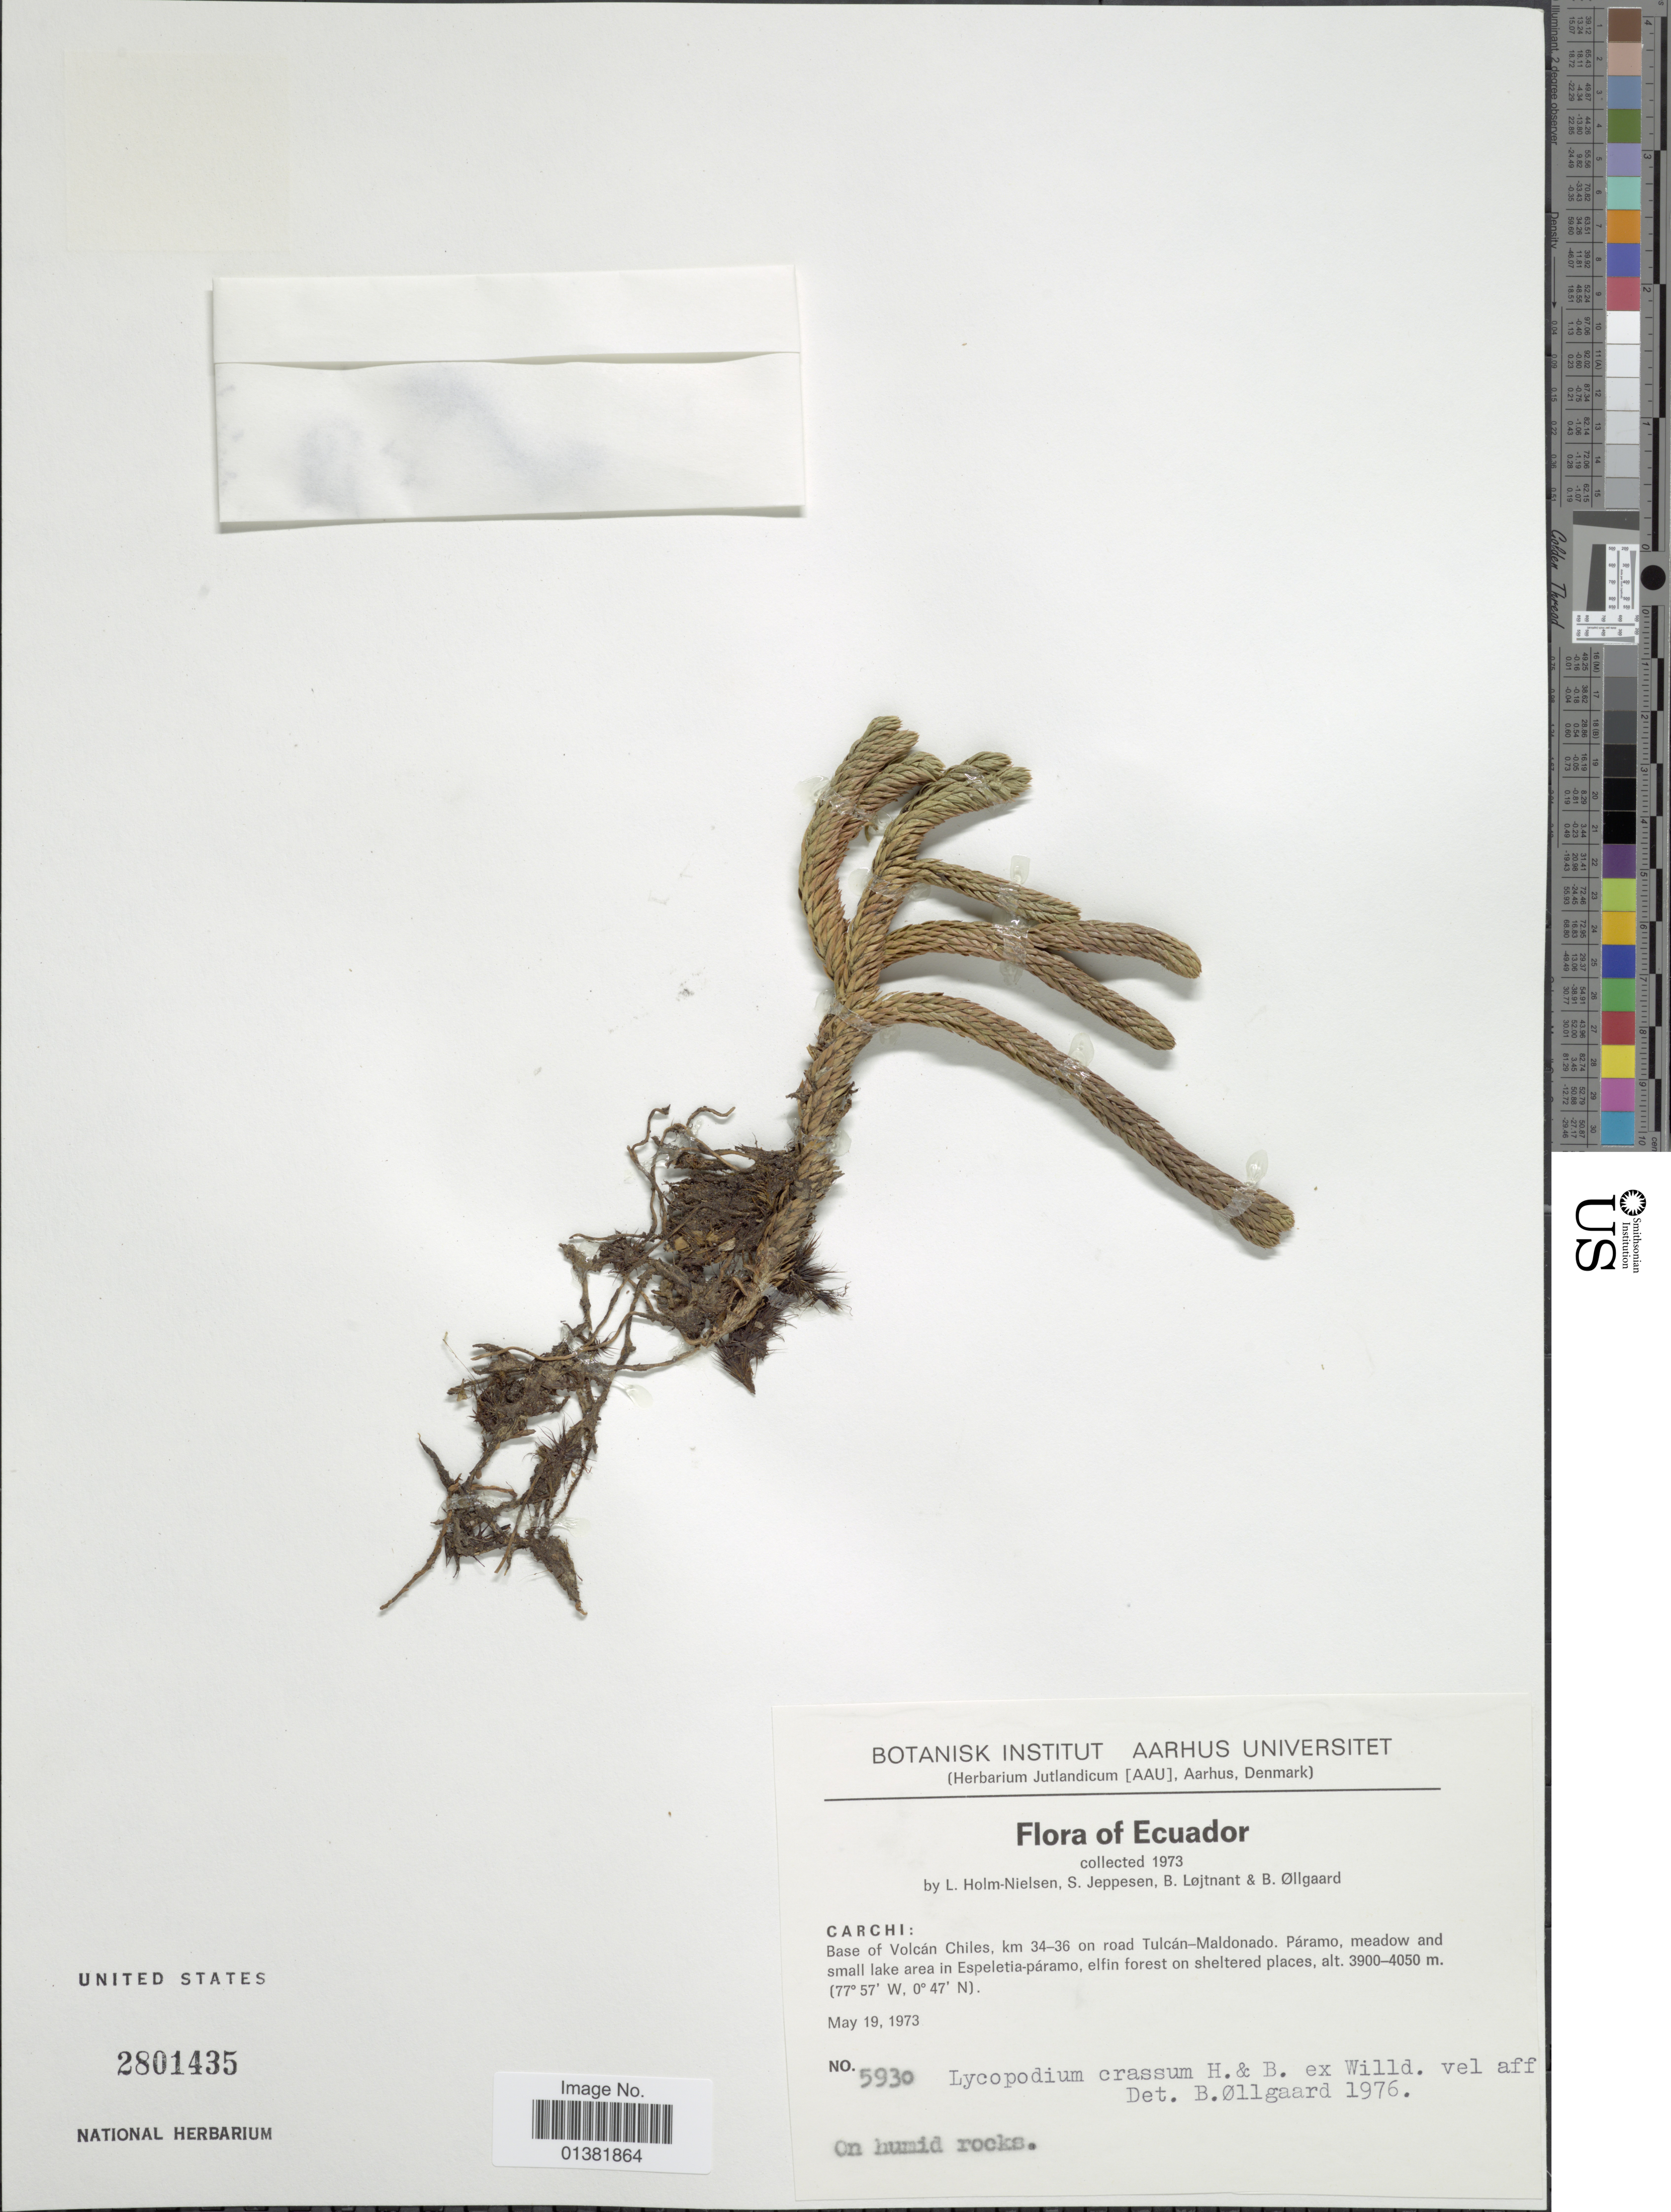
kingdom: Plantae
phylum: Tracheophyta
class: Lycopodiopsida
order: Lycopodiales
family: Lycopodiaceae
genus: Phlegmariurus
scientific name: Phlegmariurus crassus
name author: (Humb. & Bonpl. ex Willd.) B. Øllg.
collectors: L. B. Holm-Nielsen, S. Jeppesen, B. Löjtnant & B. Øllgaard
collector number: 5930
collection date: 1973-05-19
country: Ecuador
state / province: Carchi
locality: Base of Volcán Chiles, km 34-36 on road Tulcán-Maldonado. Páramo, meadow and small lake area in Espeletia-páramo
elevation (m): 3900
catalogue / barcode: US 2801435